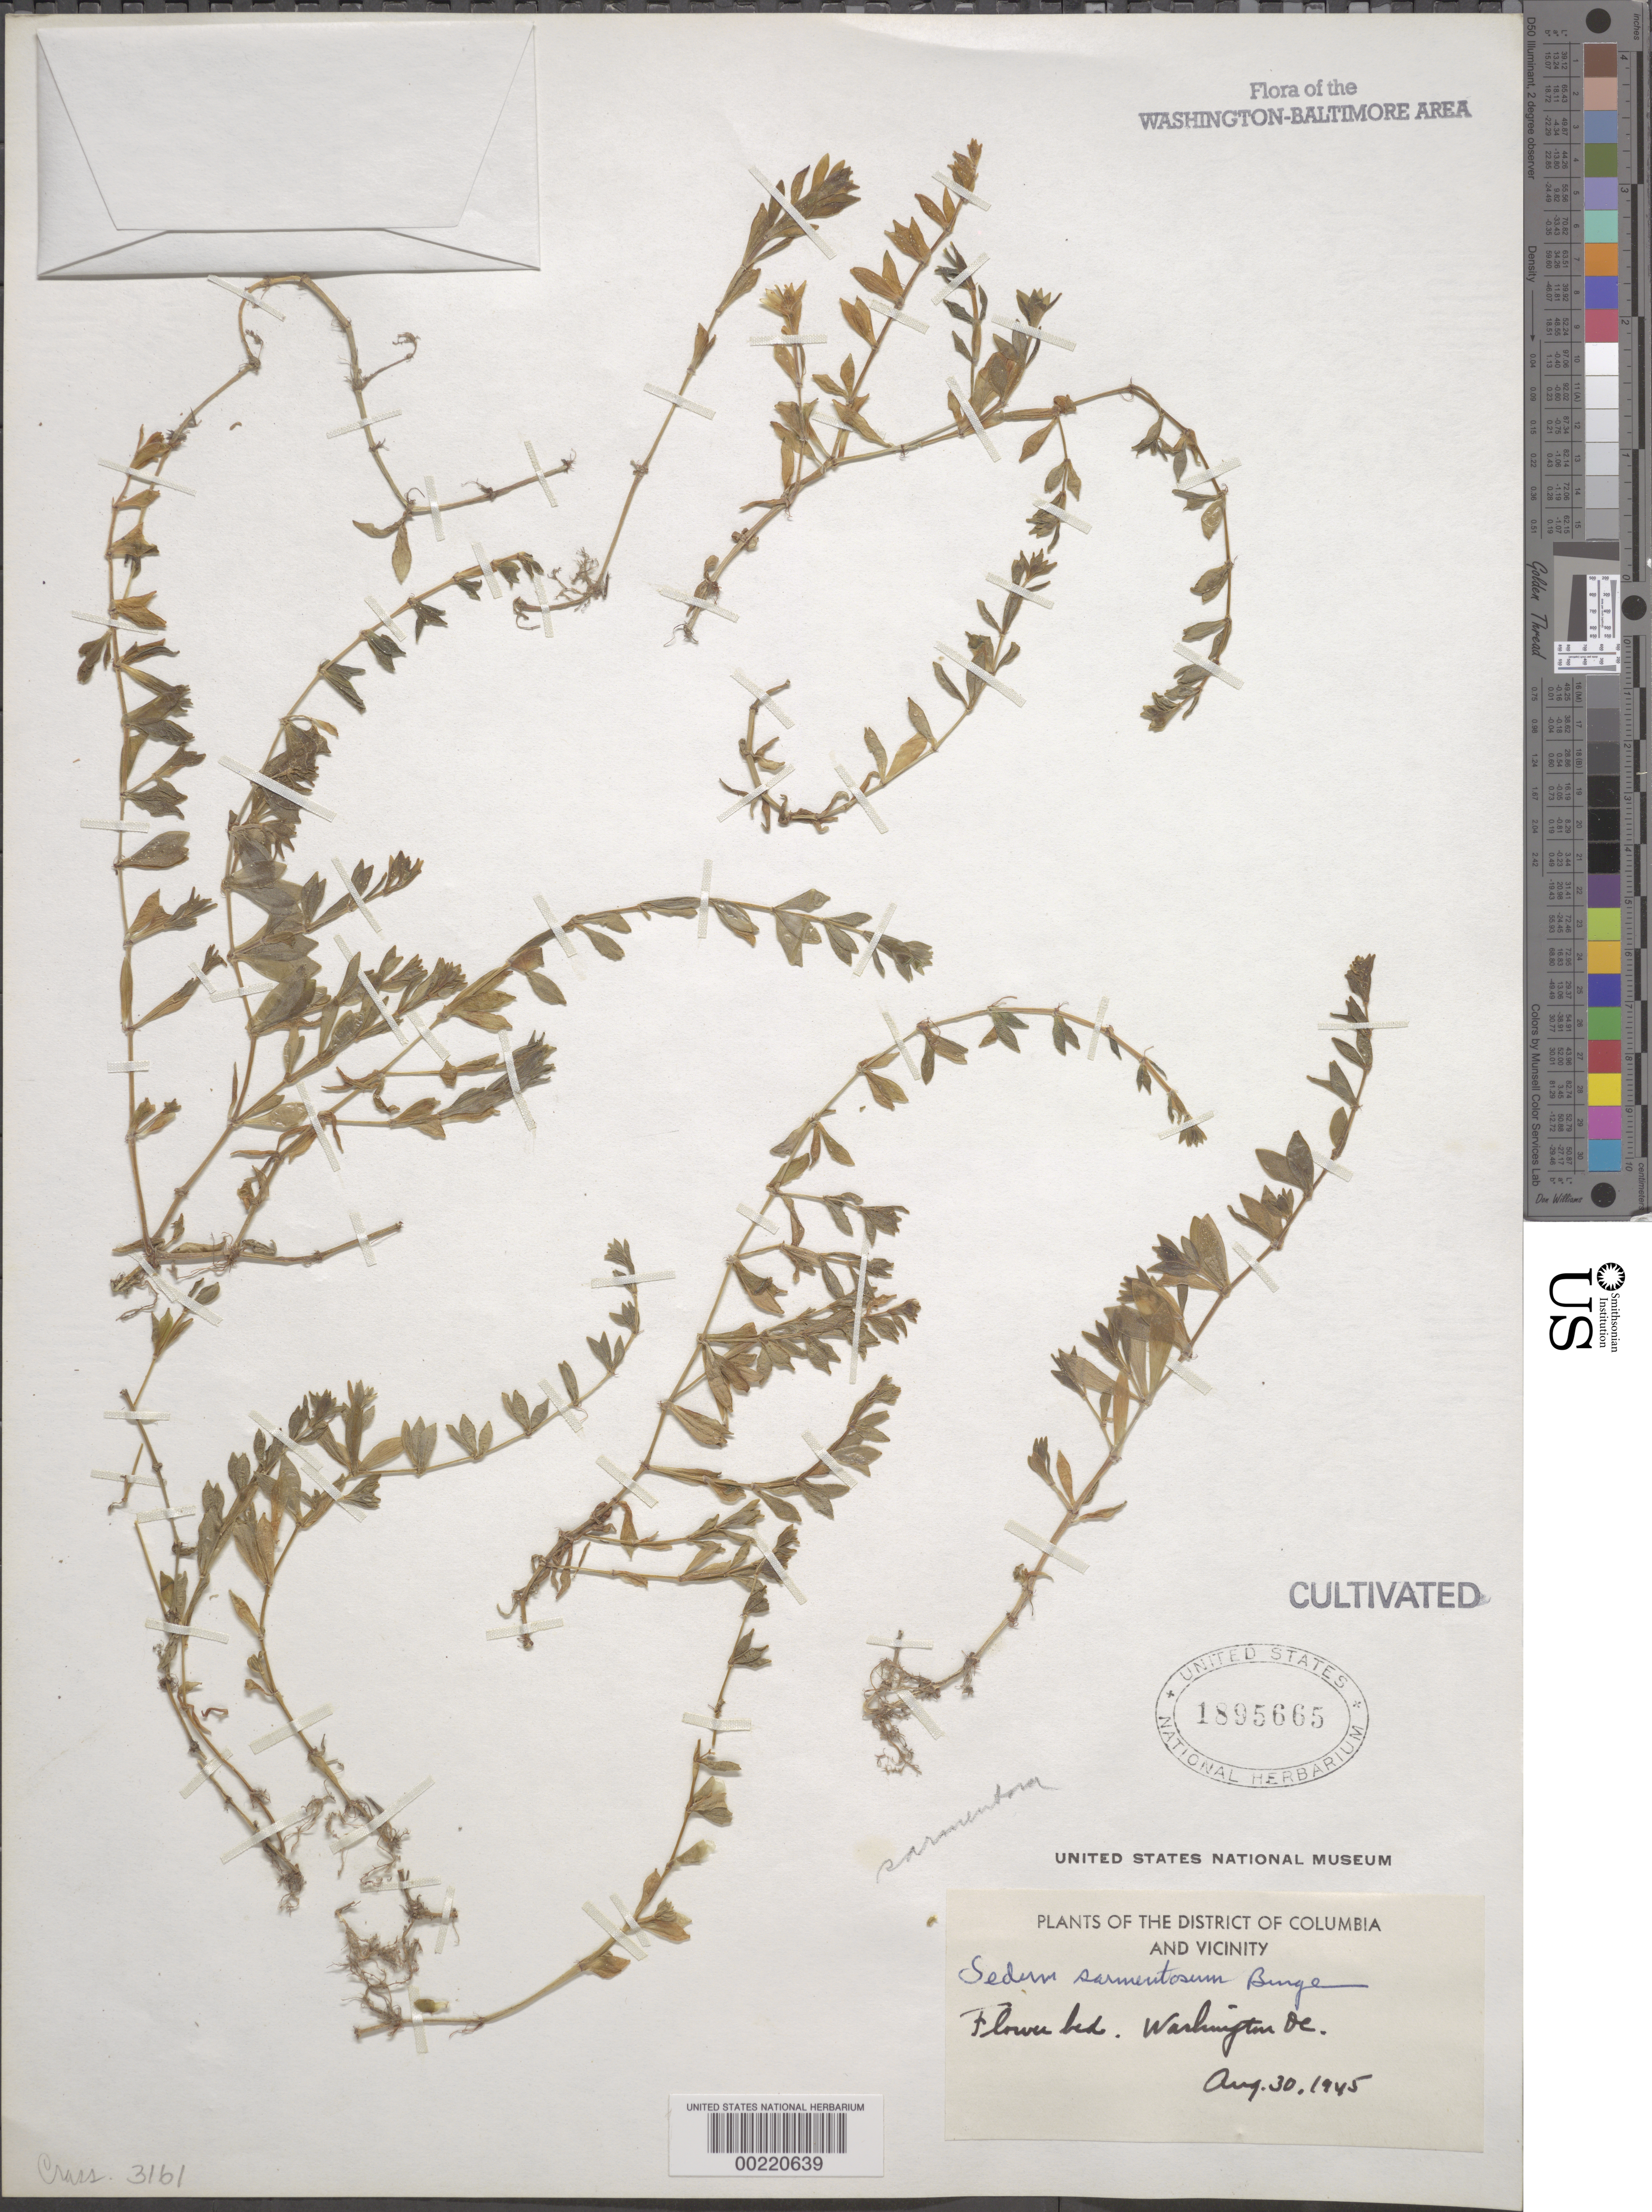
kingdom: Plantae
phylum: Tracheophyta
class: Magnoliopsida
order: Saxifragales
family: Crassulaceae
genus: Sedum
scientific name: Sedum sarmentosum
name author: Bunge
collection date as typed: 30 Aug 1945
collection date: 1945-08-30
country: United States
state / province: District of Columbia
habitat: Flower bed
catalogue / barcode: US 1895665